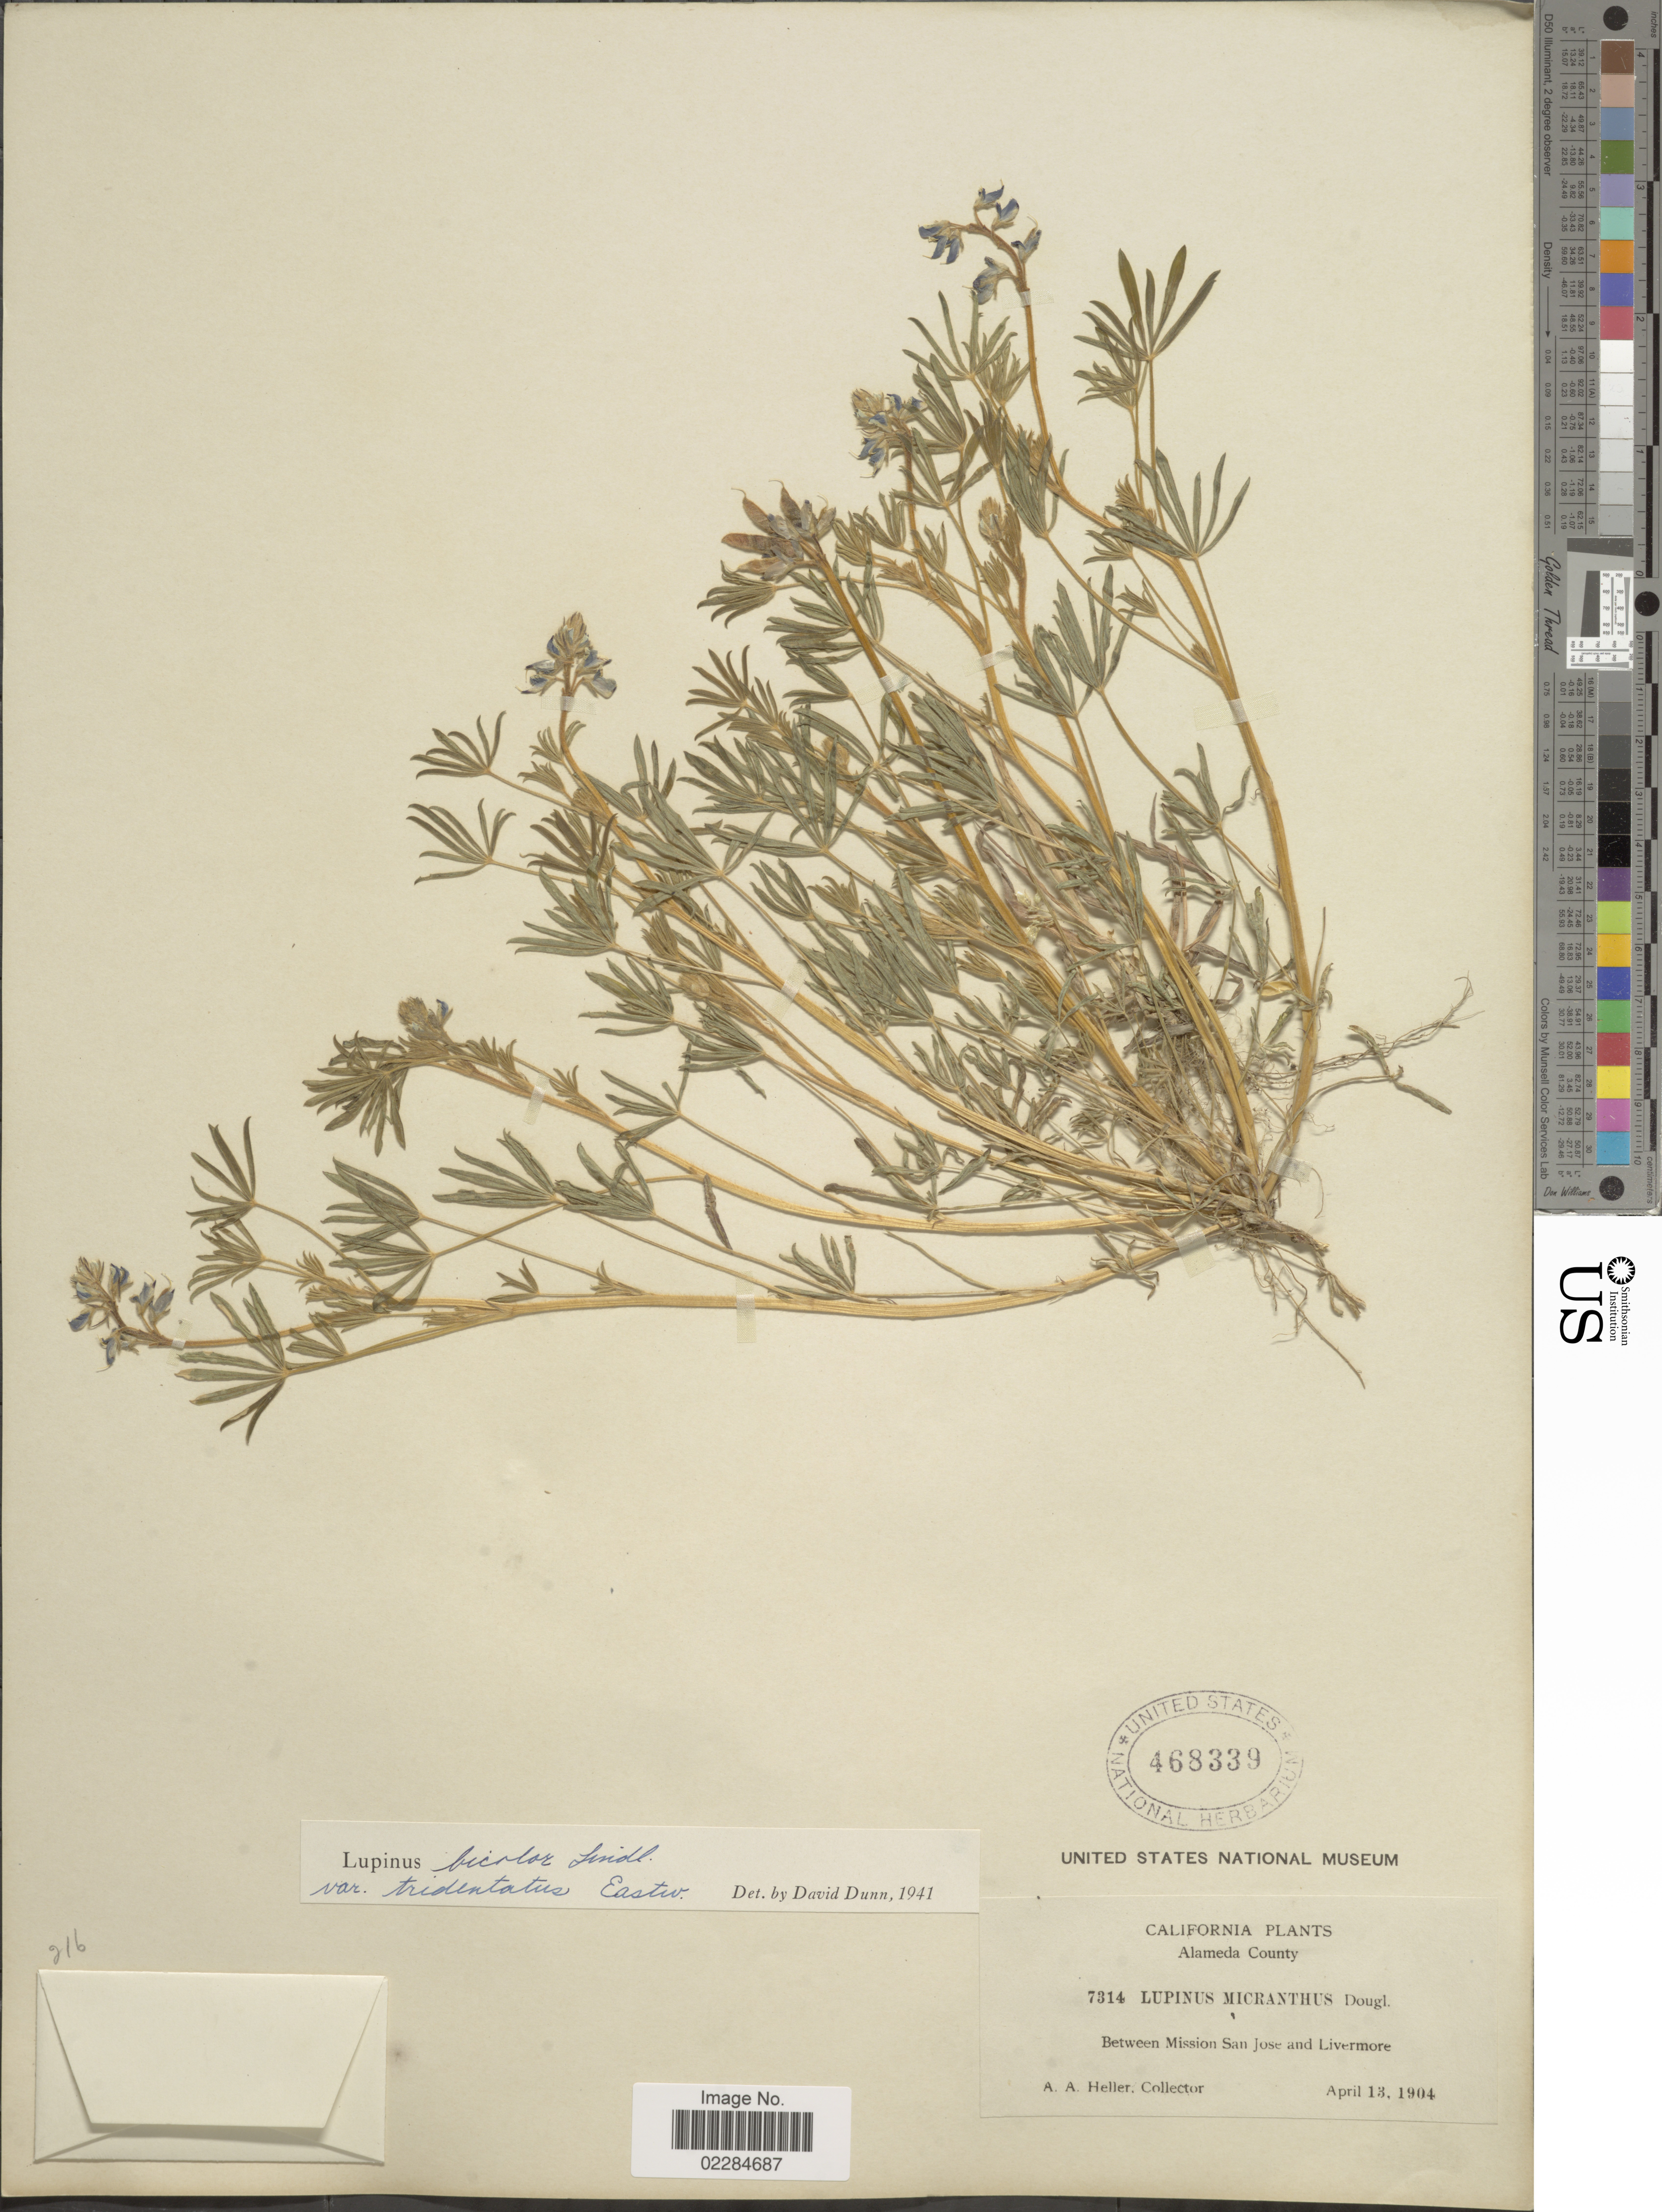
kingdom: Plantae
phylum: Tracheophyta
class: Magnoliopsida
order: Fabales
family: Fabaceae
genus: Lupinus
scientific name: Lupinus bicolor var. tridentatus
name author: Lindl.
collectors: A. A. Heller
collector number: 7314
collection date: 1904-04-13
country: United States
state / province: California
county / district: Alameda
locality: Alameda County, Between Mission San Jose and Livermore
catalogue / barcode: US 468339